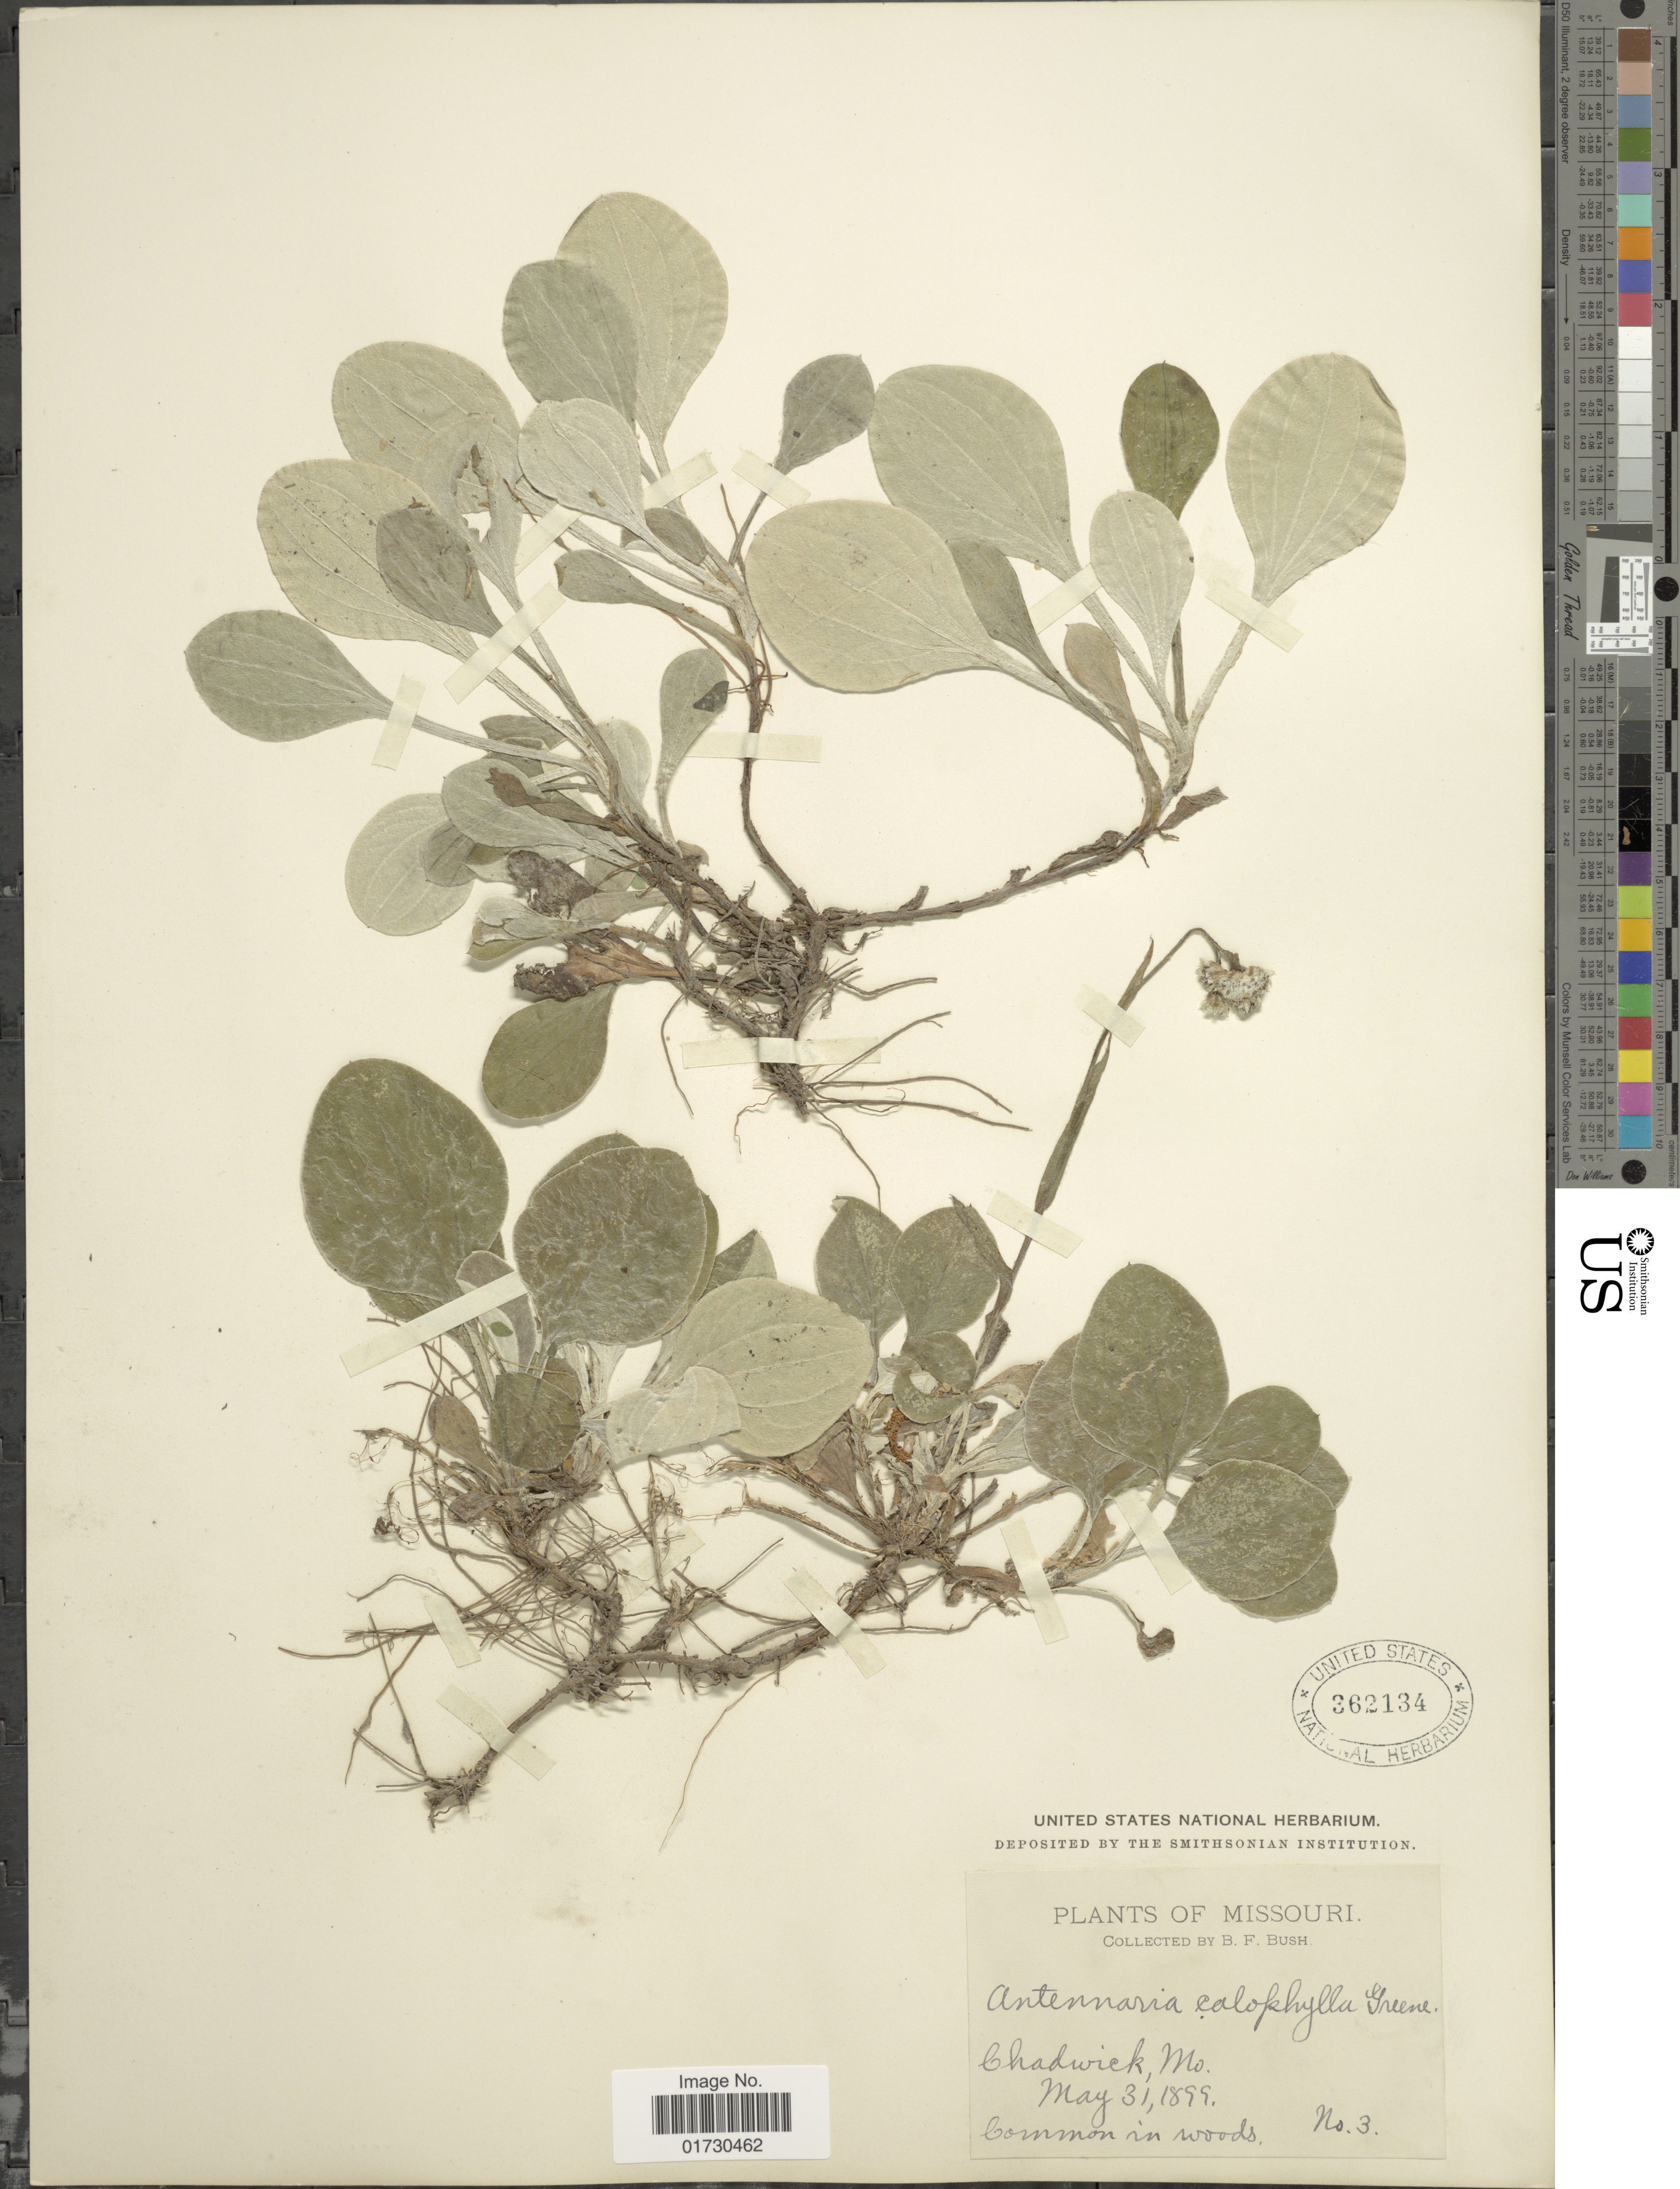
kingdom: Plantae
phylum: Tracheophyta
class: Magnoliopsida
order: Asterales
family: Asteraceae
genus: Antennaria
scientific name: Antennaria calophylla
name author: Greene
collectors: B. F. Bush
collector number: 3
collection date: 1899-05-31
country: United States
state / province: Missouri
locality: Chadwick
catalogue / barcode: US 362134